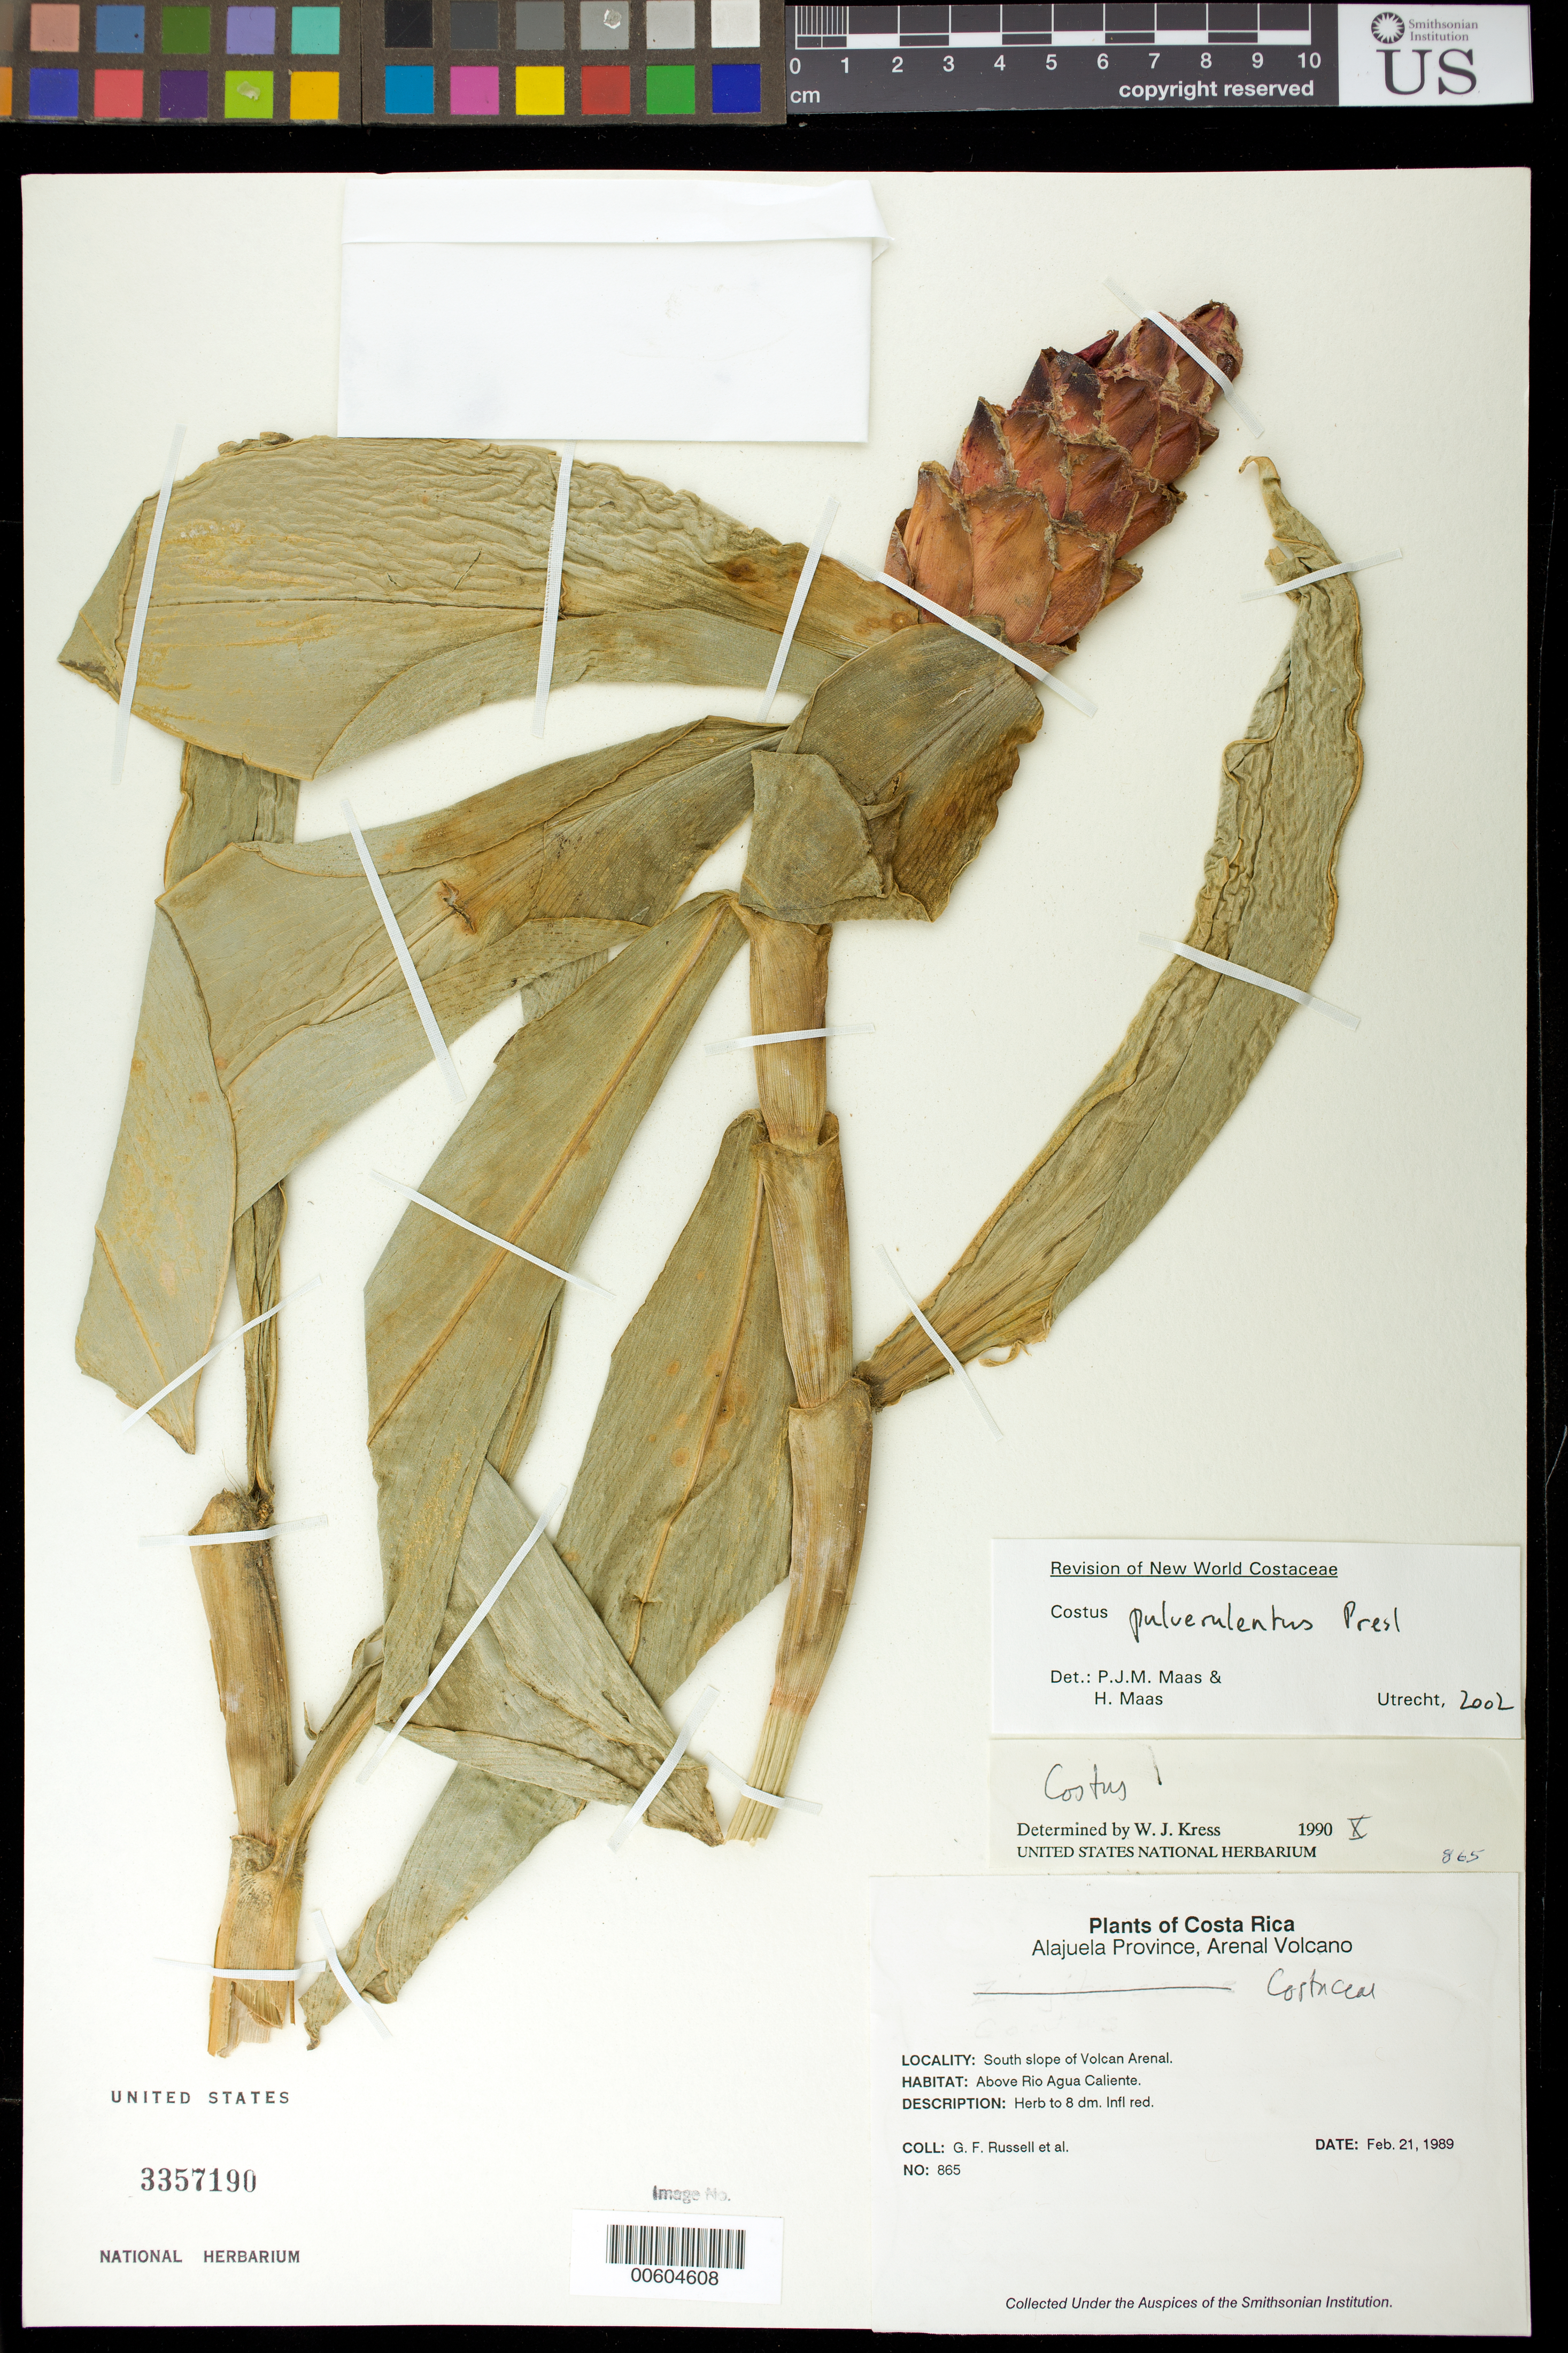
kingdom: Plantae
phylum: Tracheophyta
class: Liliopsida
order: Zingiberales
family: Costaceae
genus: Costus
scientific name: Costus sp.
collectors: G. Russell & et al.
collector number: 865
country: Costa Rica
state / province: Alajuela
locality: South slope of Volcan Arenal.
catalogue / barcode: US 3357190